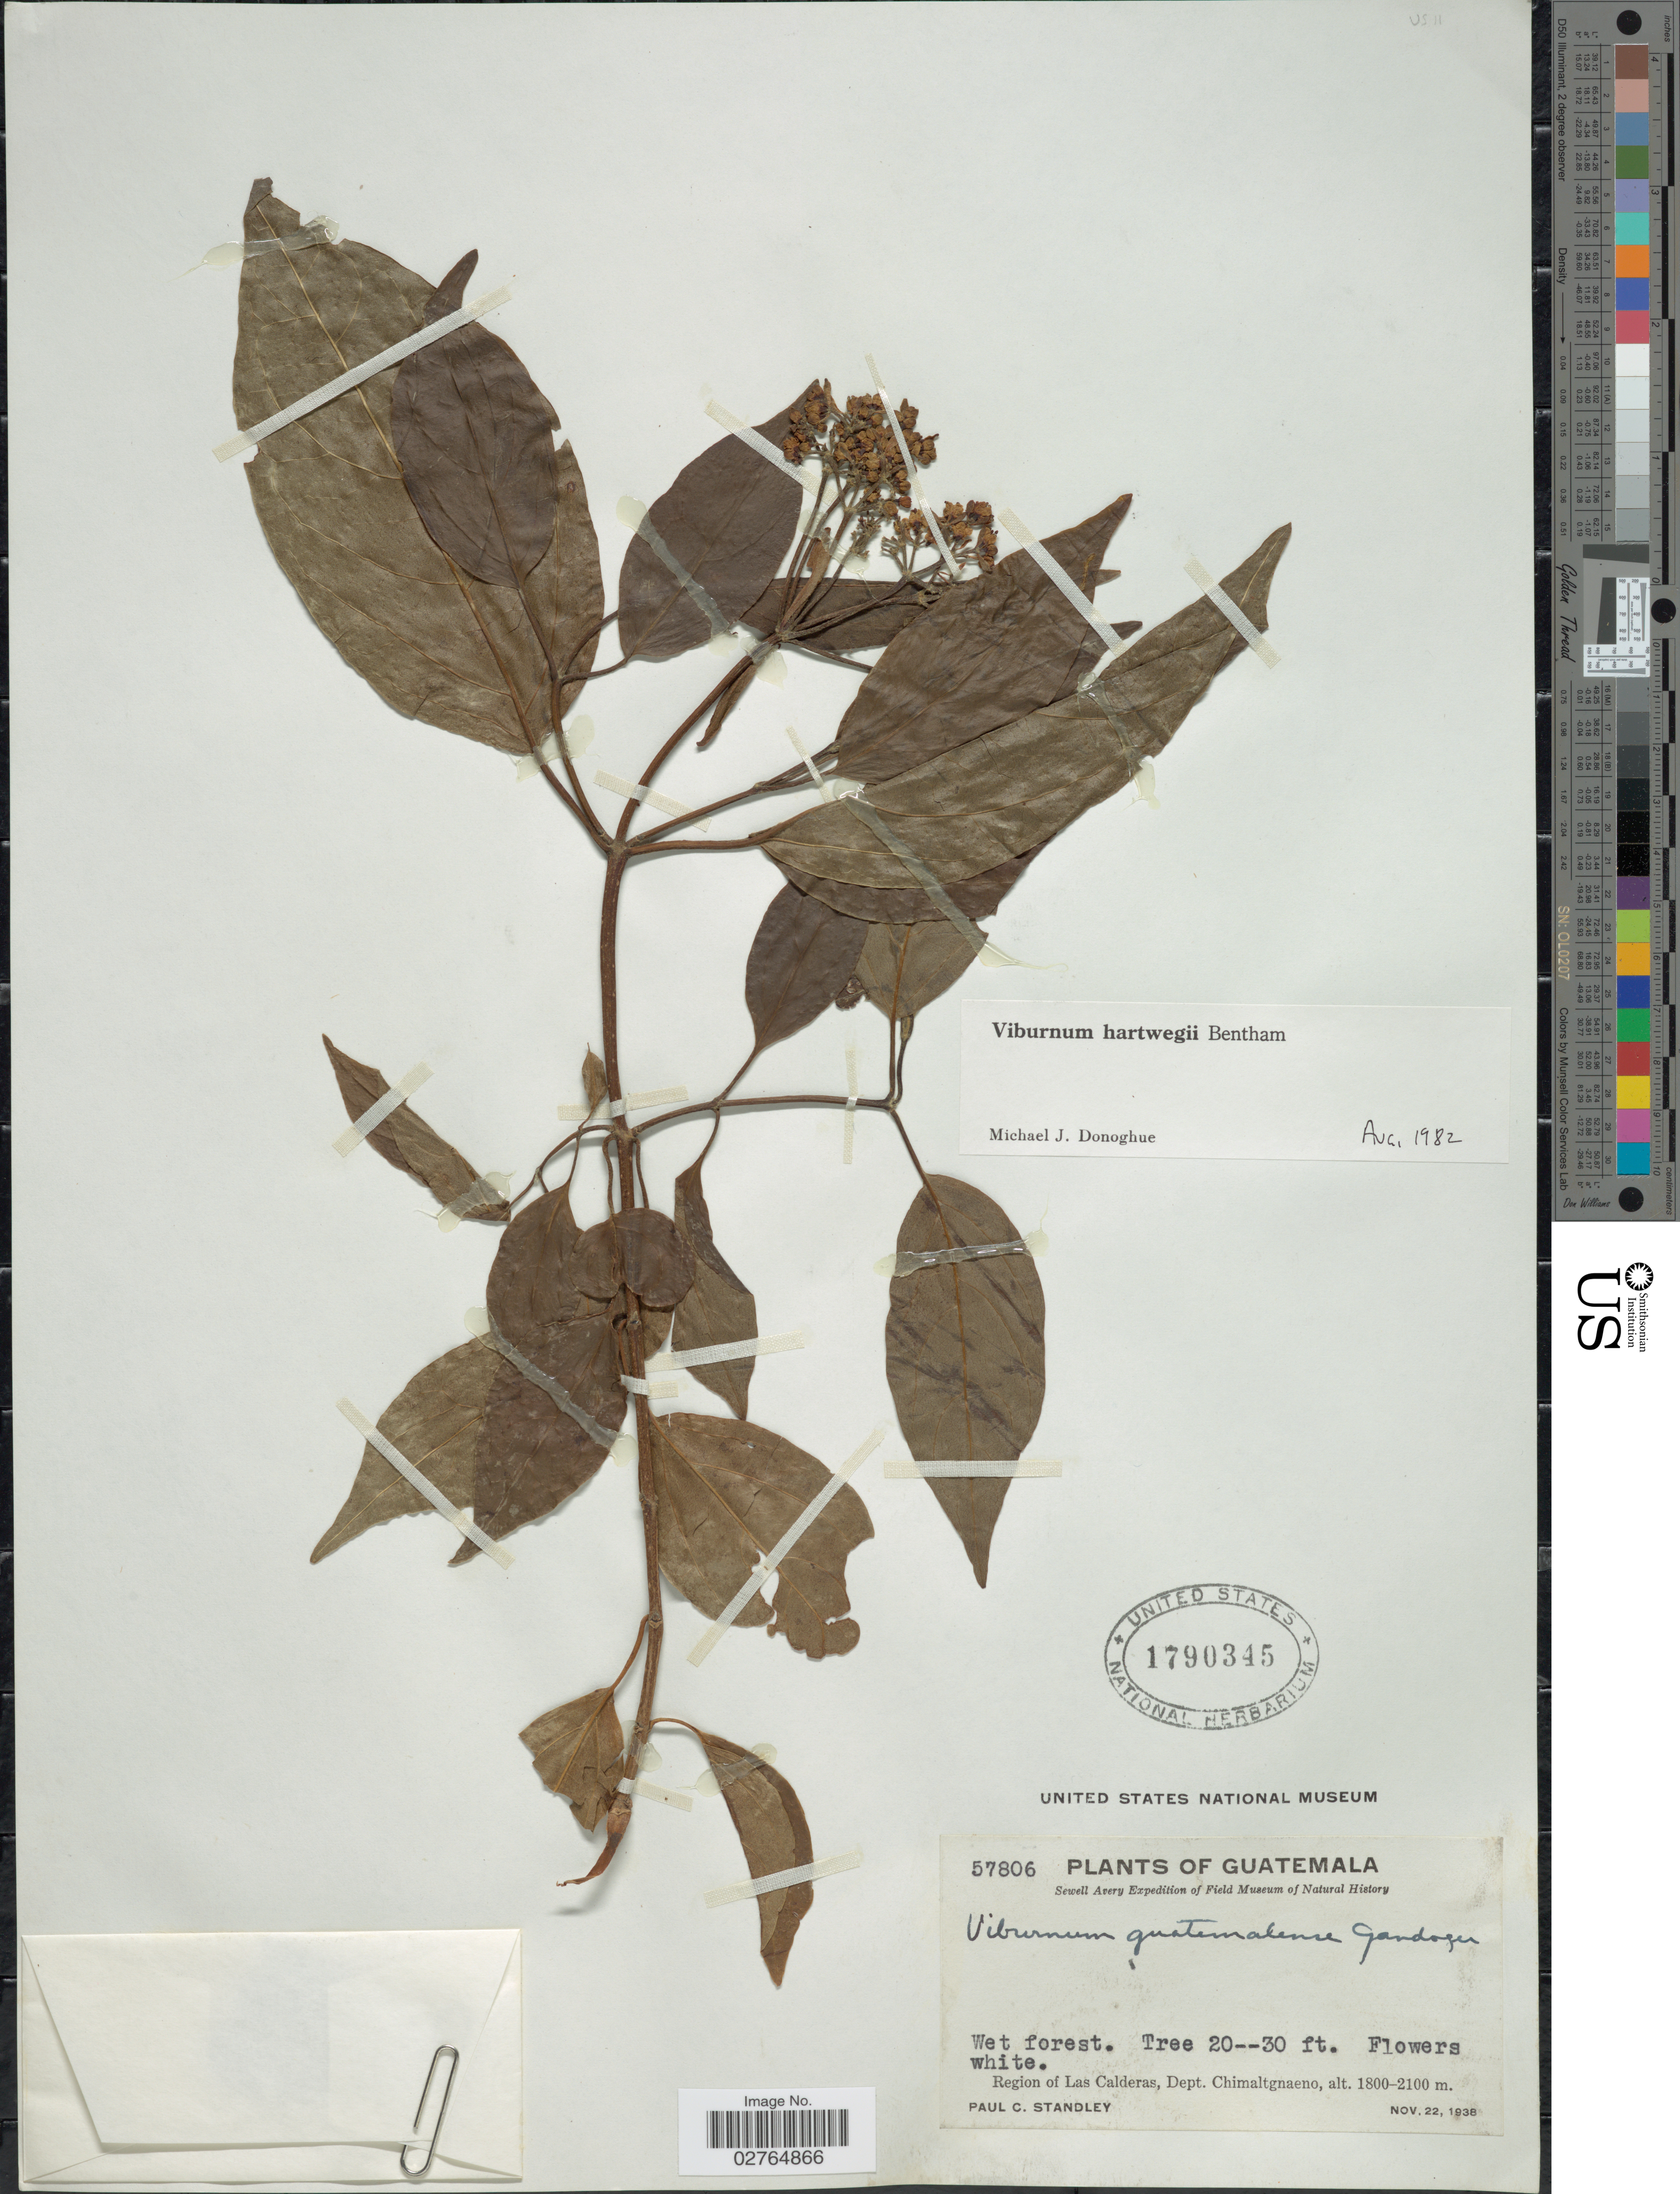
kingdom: Plantae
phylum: Tracheophyta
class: Magnoliopsida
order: Dipsacales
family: Viburnaceae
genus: Viburnum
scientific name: Viburnum hartwegii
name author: Benth.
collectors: P. C. Standley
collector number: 57806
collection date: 1938-11-22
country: Guatemala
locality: Region of Las Calderas, Dept. Chimaltgnaeno.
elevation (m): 1800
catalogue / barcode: US 1790345